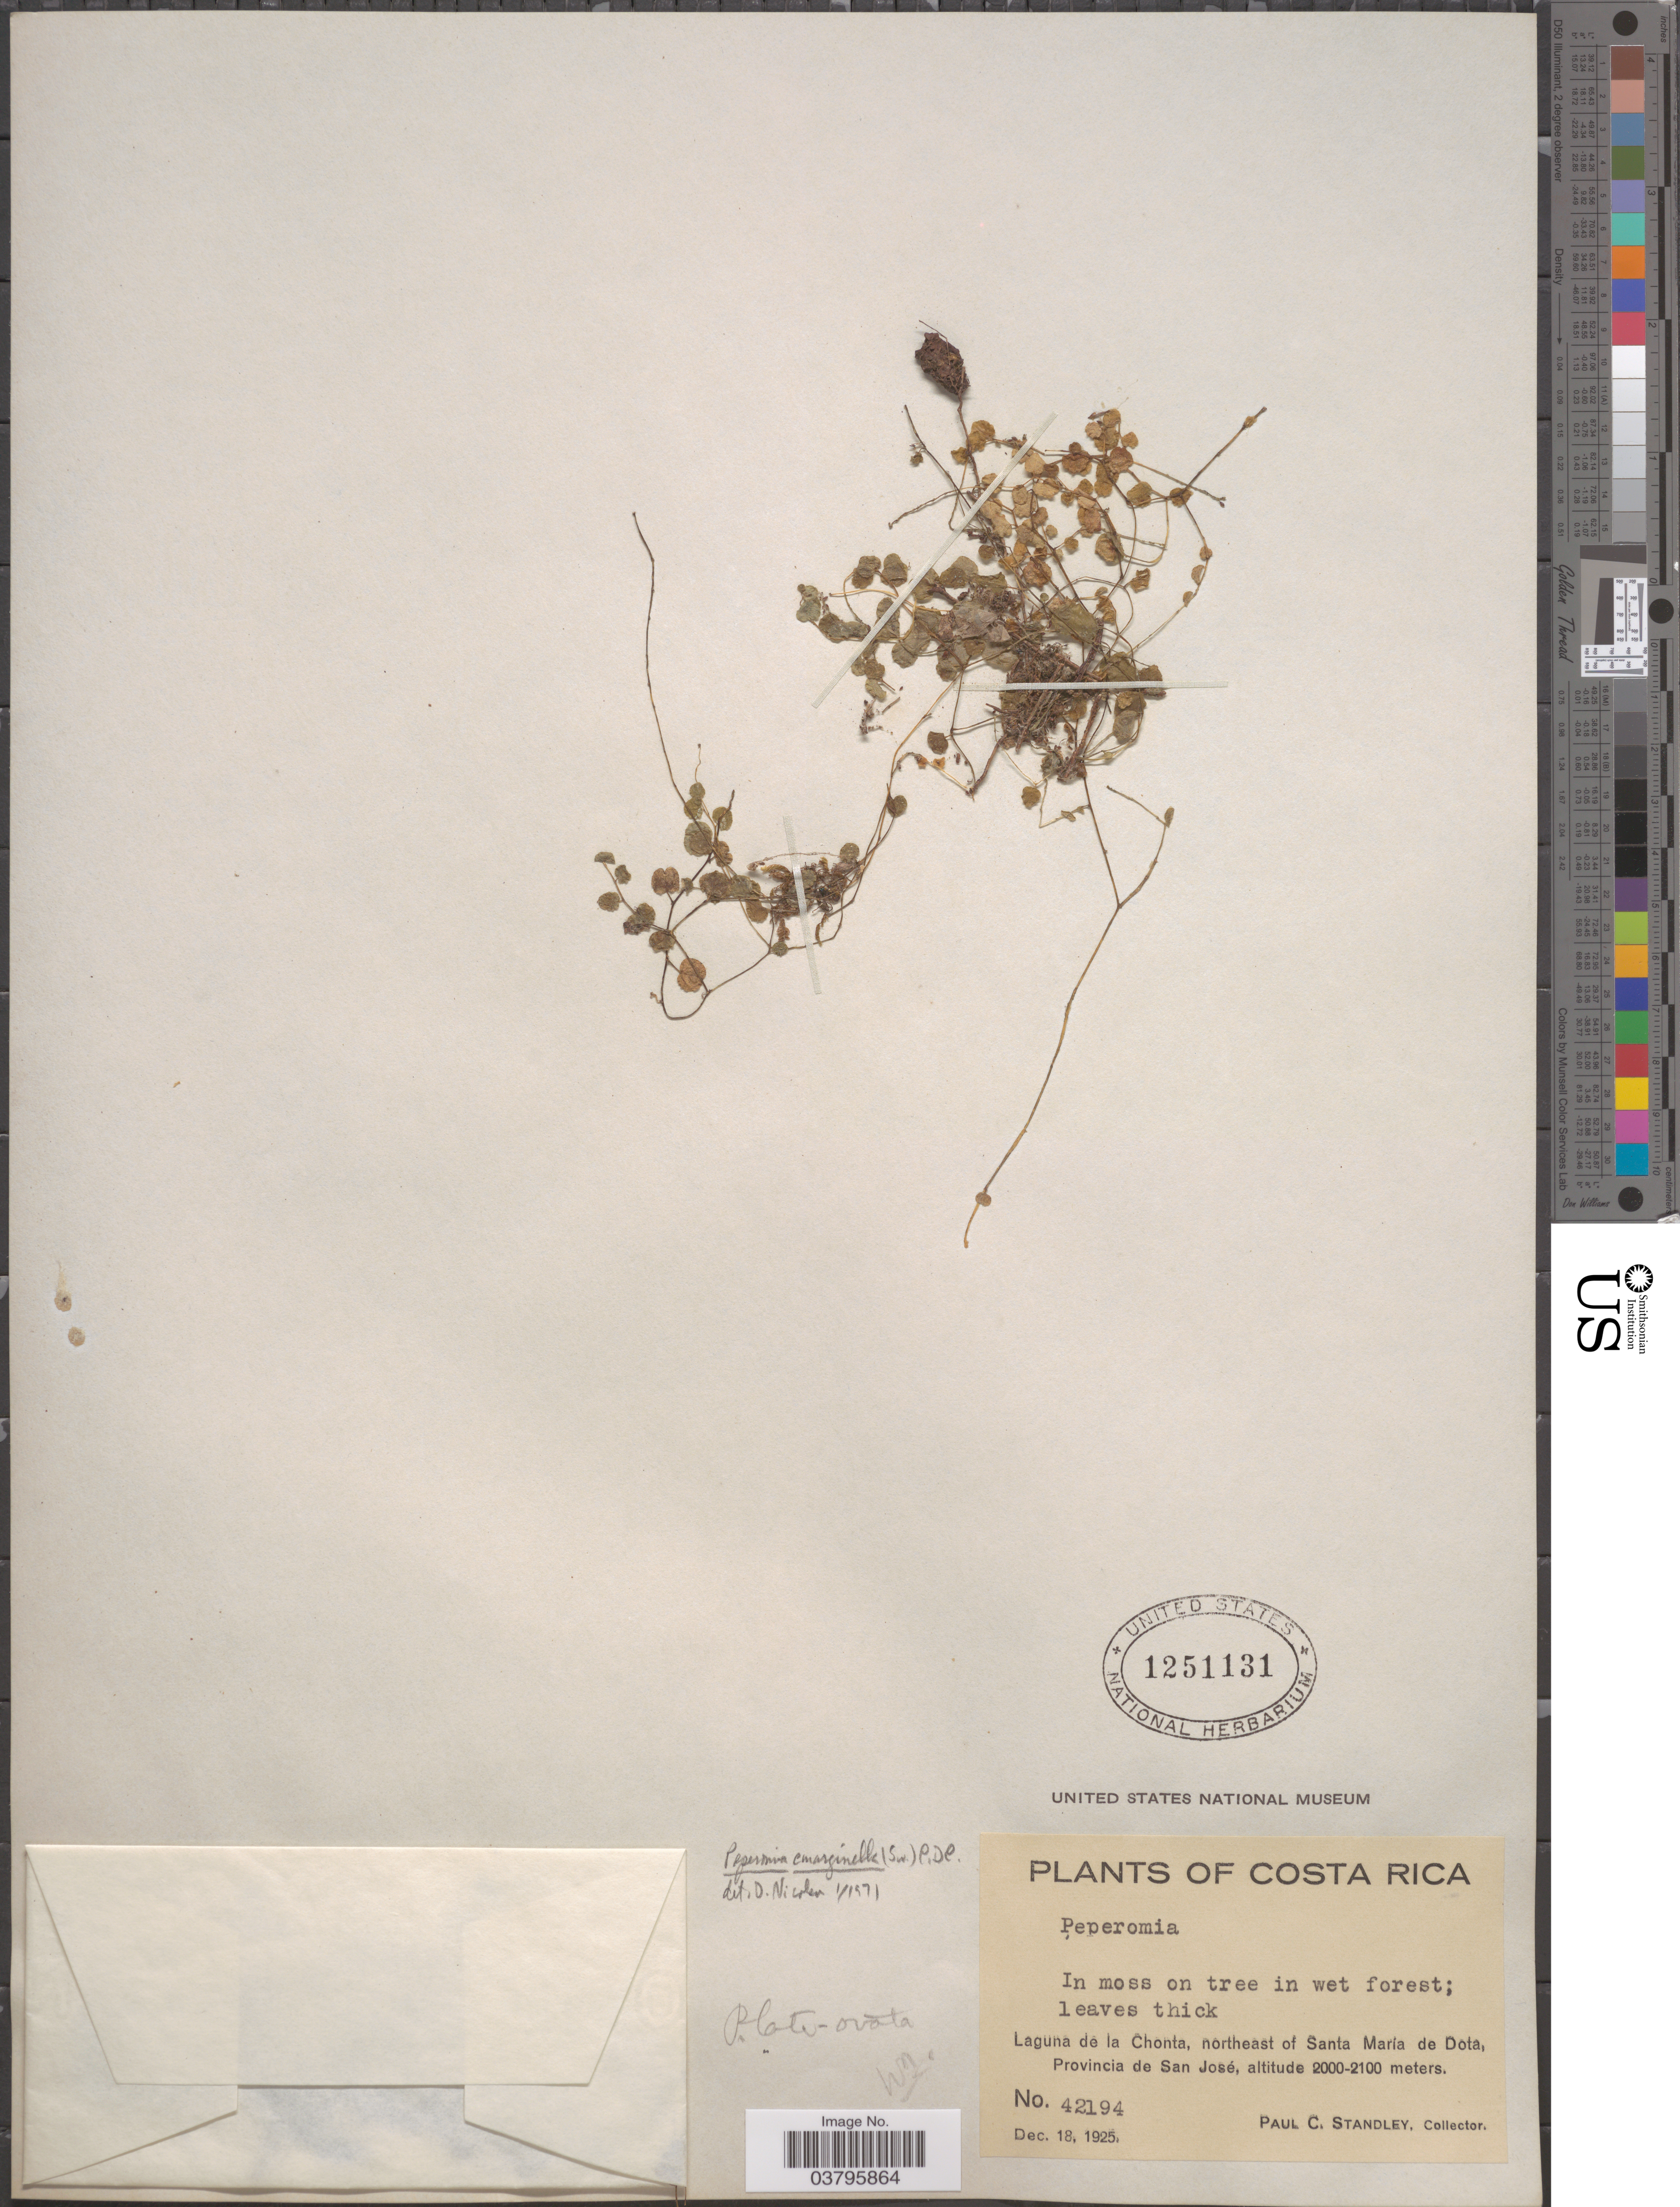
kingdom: Plantae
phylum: Tracheophyta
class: Magnoliopsida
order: Piperales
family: Piperaceae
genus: Peperomia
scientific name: Peperomia late-ovata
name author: Trel.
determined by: Jiménez, José Estaban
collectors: P. C. Standley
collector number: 42194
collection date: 1925-12-18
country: Costa Rica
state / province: San José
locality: Laguna de la Chonta, northeast of Santa María de Dota.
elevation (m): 2000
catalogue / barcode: US 1251131